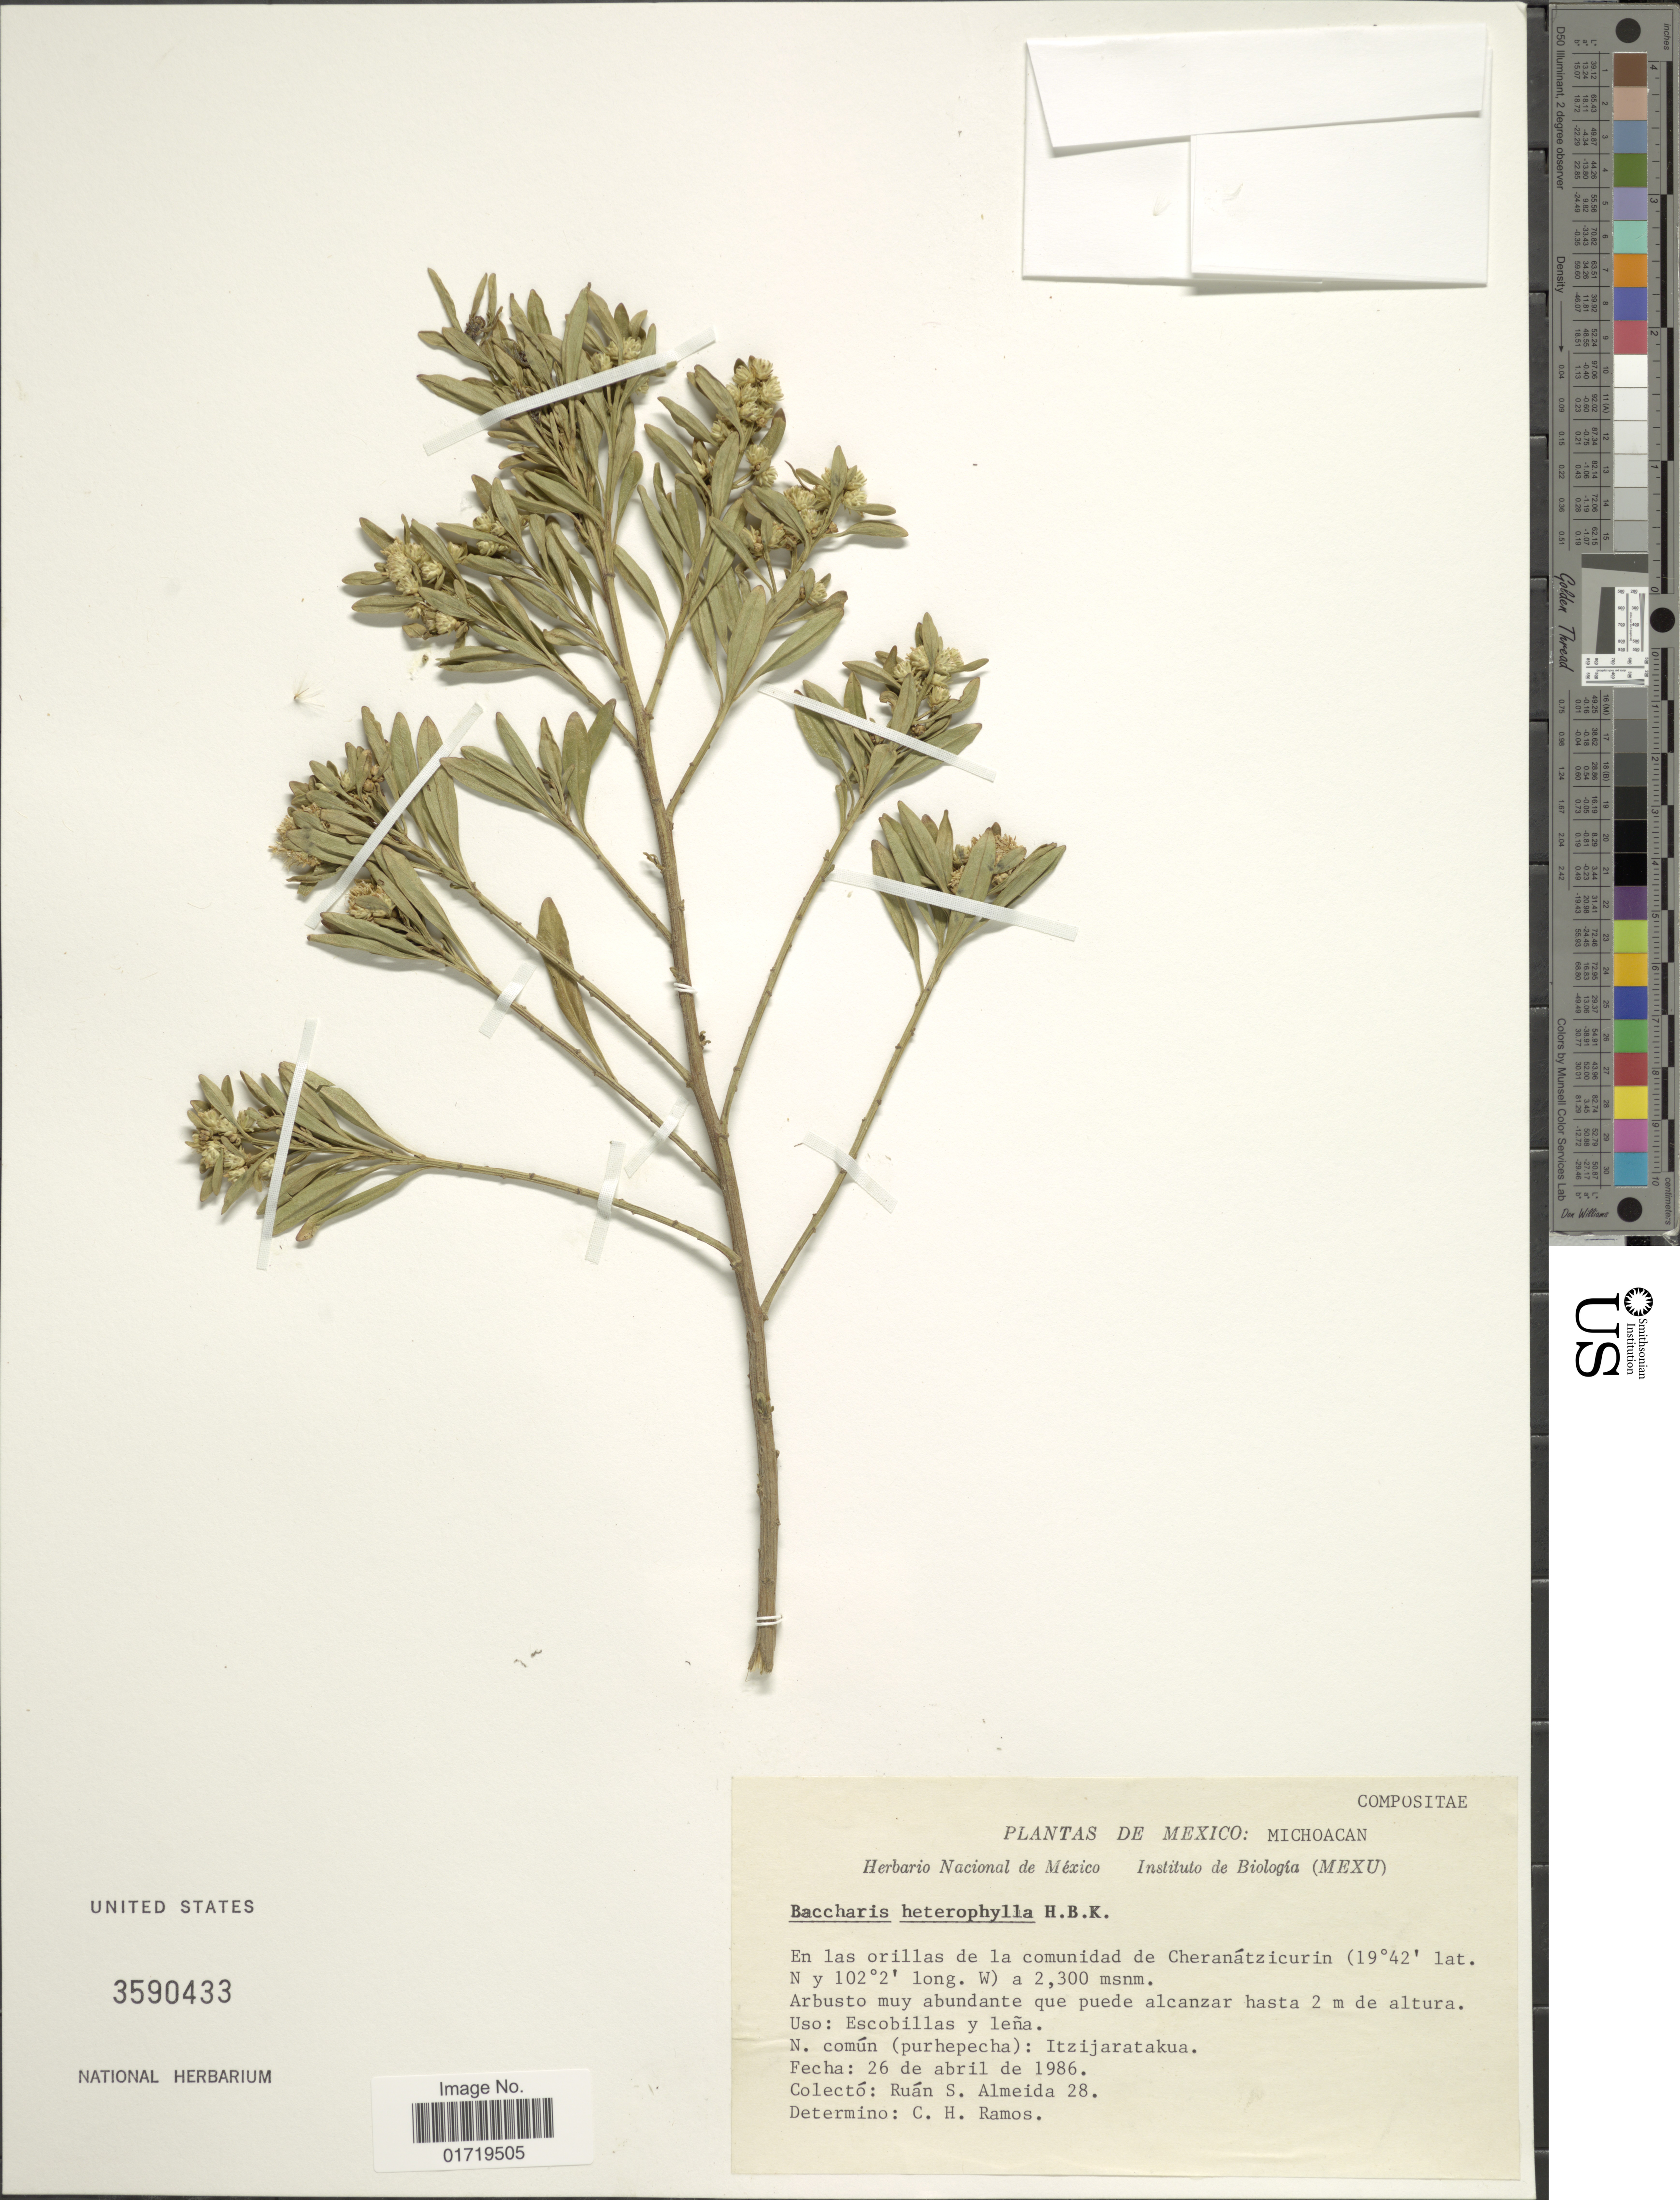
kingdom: Plantae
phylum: Tracheophyta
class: Magnoliopsida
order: Asterales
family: Asteraceae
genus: Baccharis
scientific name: Baccharis heterophylla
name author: Kunth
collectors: R. Almeida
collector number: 28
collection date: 1986-04-26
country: Mexico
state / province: Michoacán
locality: En las orillas de la comunidad de Cheranatzicurin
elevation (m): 2300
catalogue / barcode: US 3590433